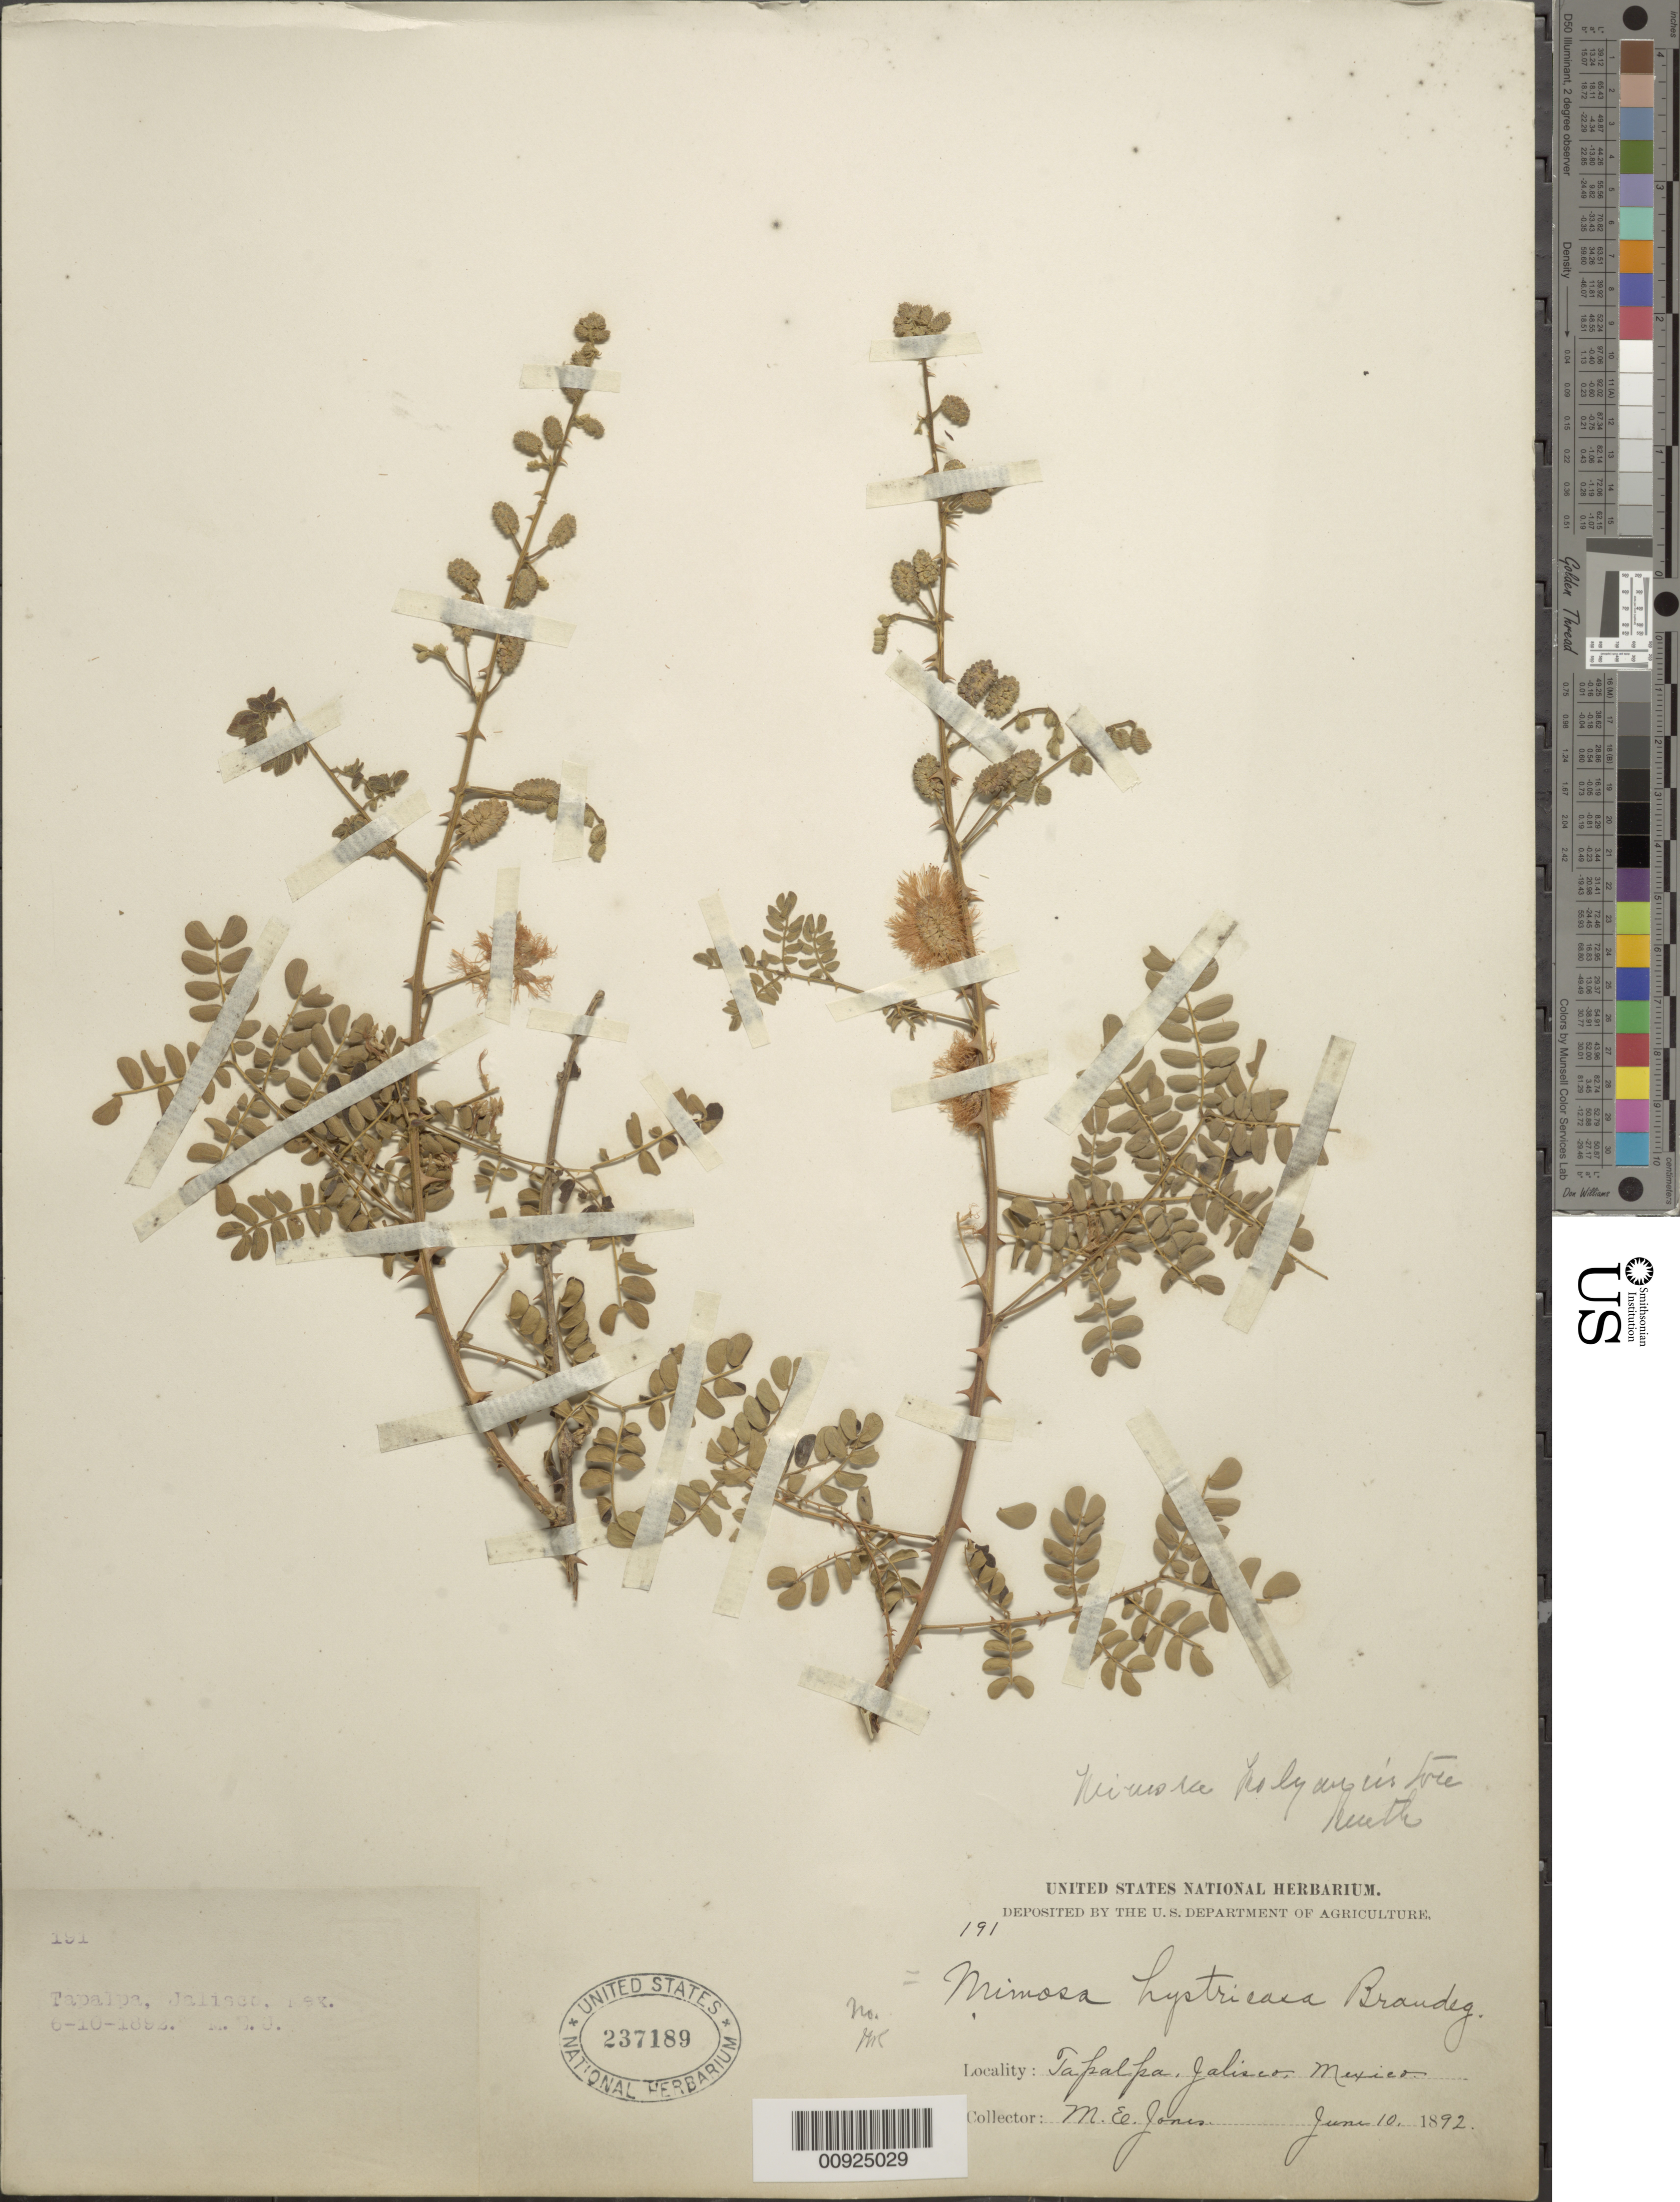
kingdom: Plantae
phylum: Tracheophyta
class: Magnoliopsida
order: Fabales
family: Fabaceae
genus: Mimosa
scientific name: Mimosa polyancistra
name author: Benth.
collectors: M. E. Jones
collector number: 191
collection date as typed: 10 Jun 1892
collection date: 1892-06-10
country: Mexico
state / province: Jalisco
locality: Tapalpa, Jalisco.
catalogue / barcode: US 237189